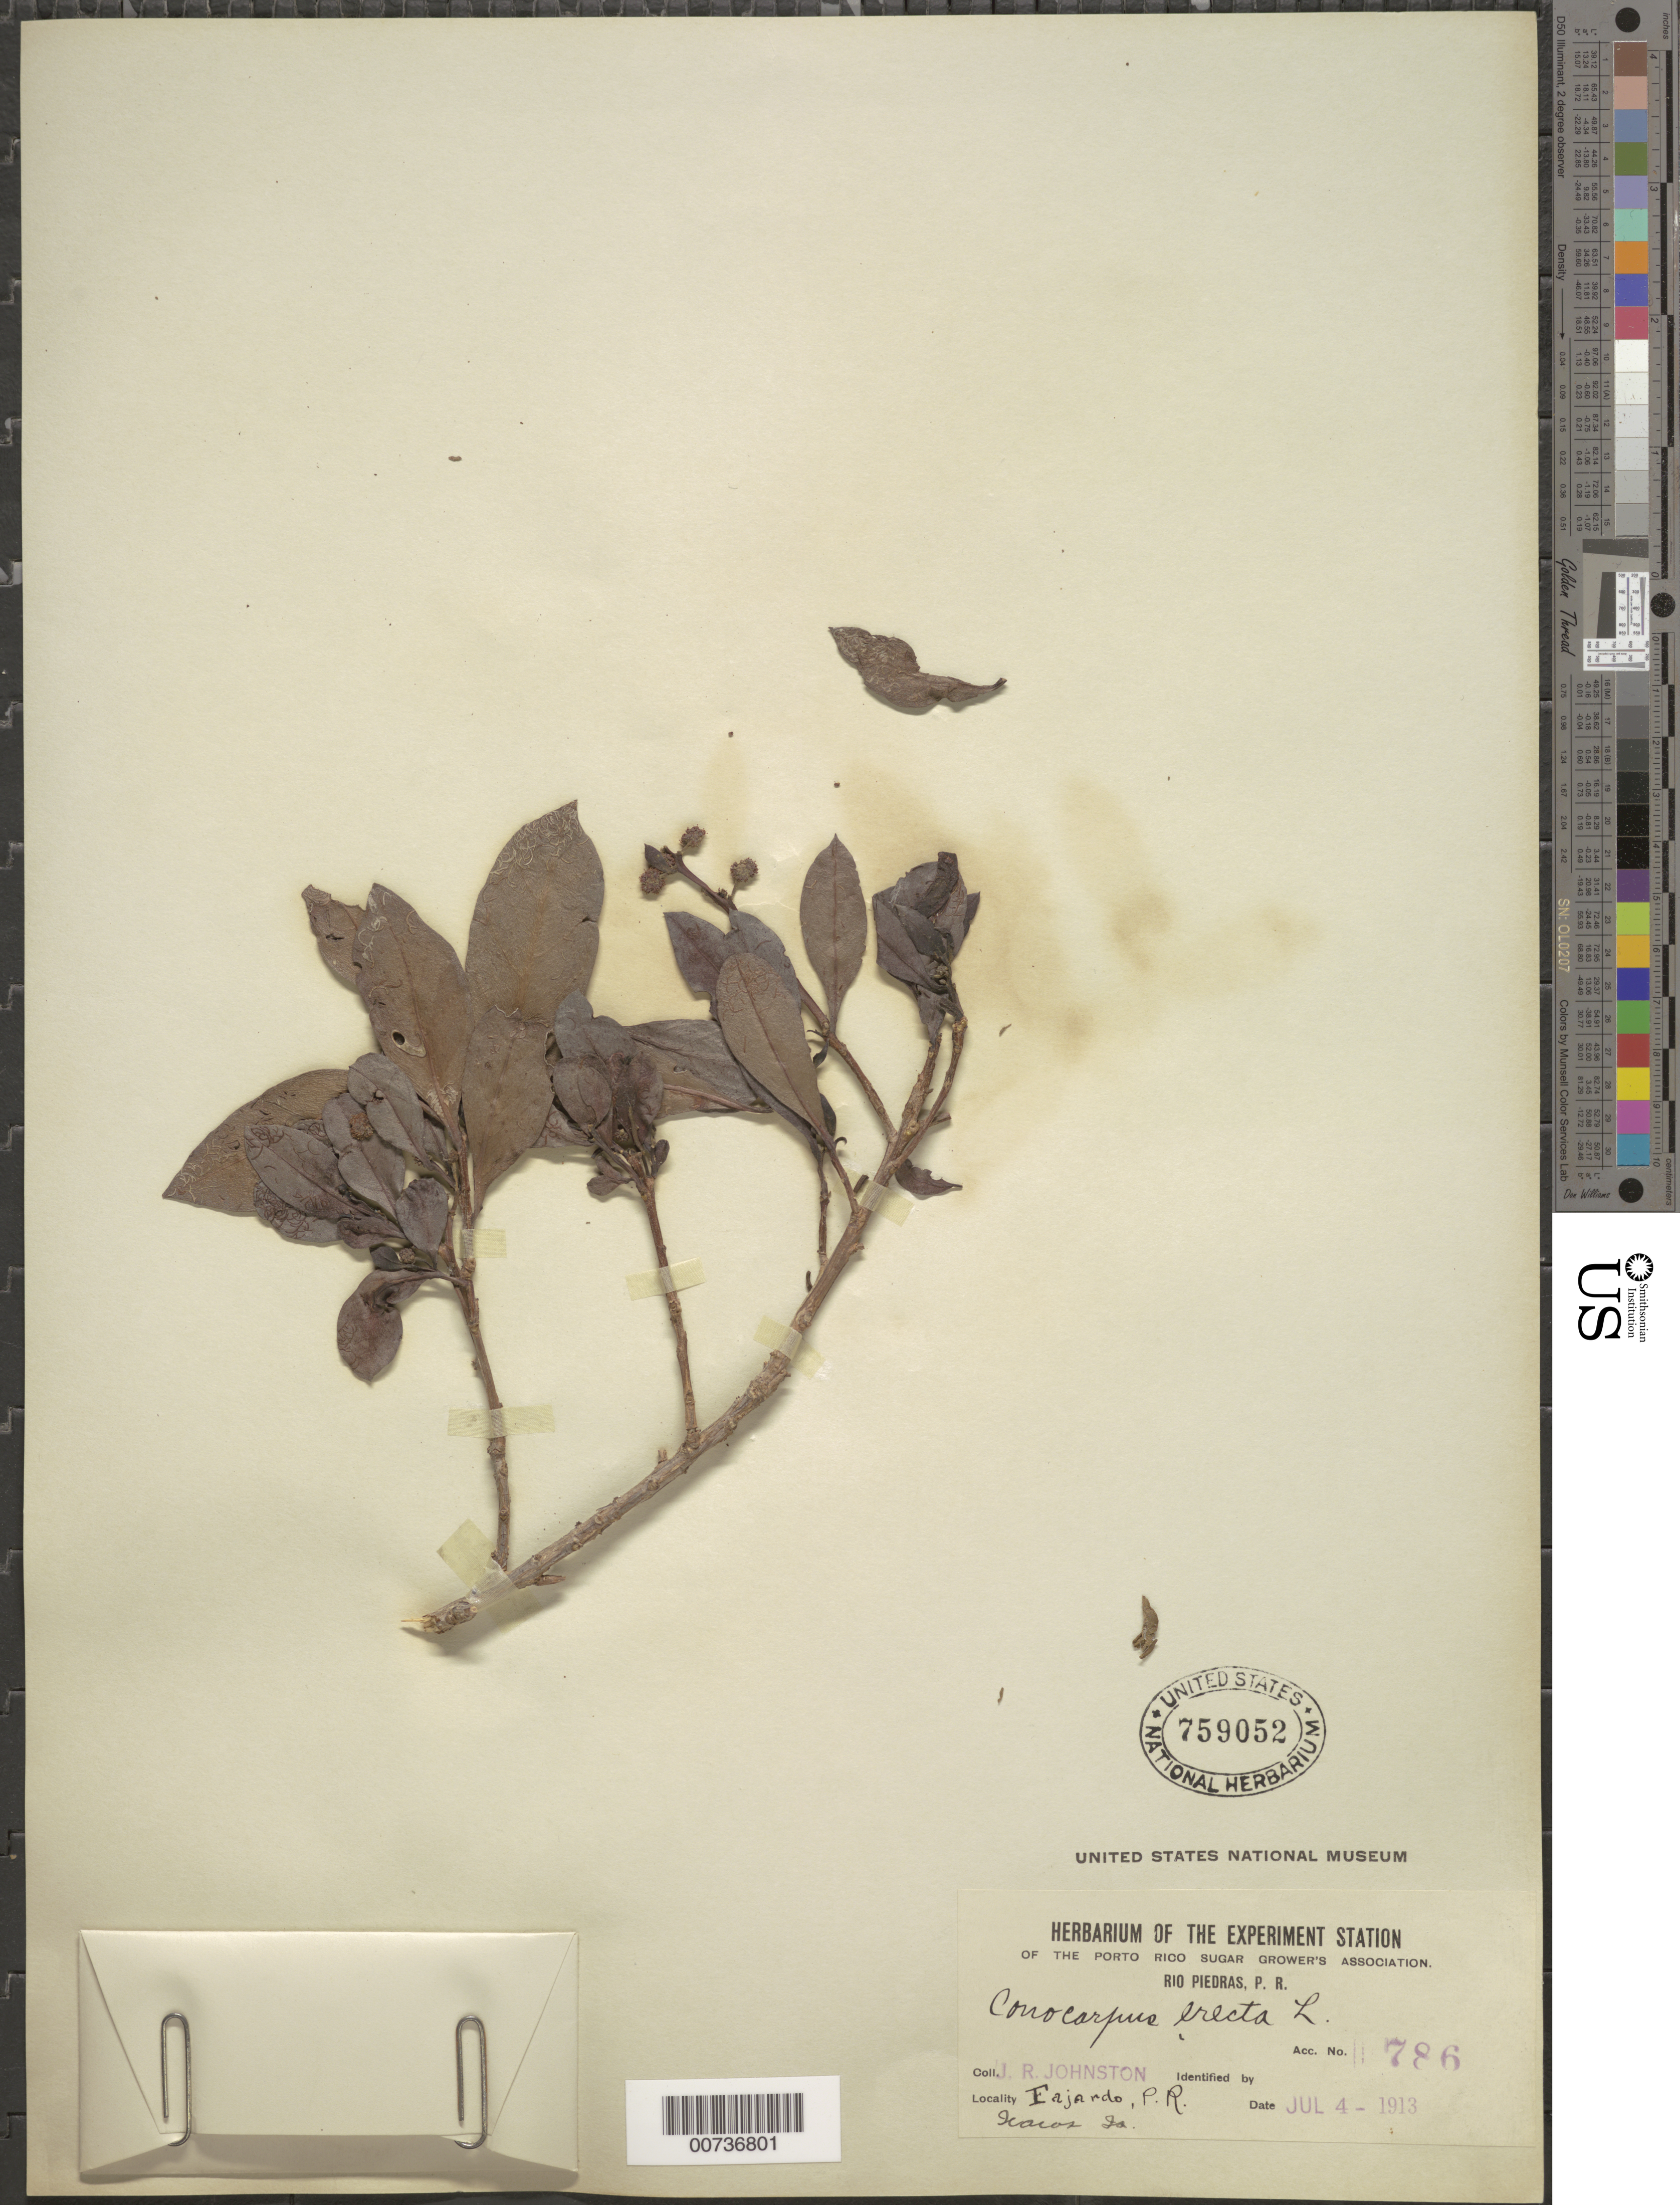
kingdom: Plantae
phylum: Tracheophyta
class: Magnoliopsida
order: Myrtales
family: Combretaceae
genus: Conocarpus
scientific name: Conocarpus erectus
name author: L.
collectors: J. Johnston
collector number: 786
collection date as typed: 04 Jul 1913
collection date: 1913-07-04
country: Puerto Rico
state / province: Fajardo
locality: Fajardo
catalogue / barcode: US 759052